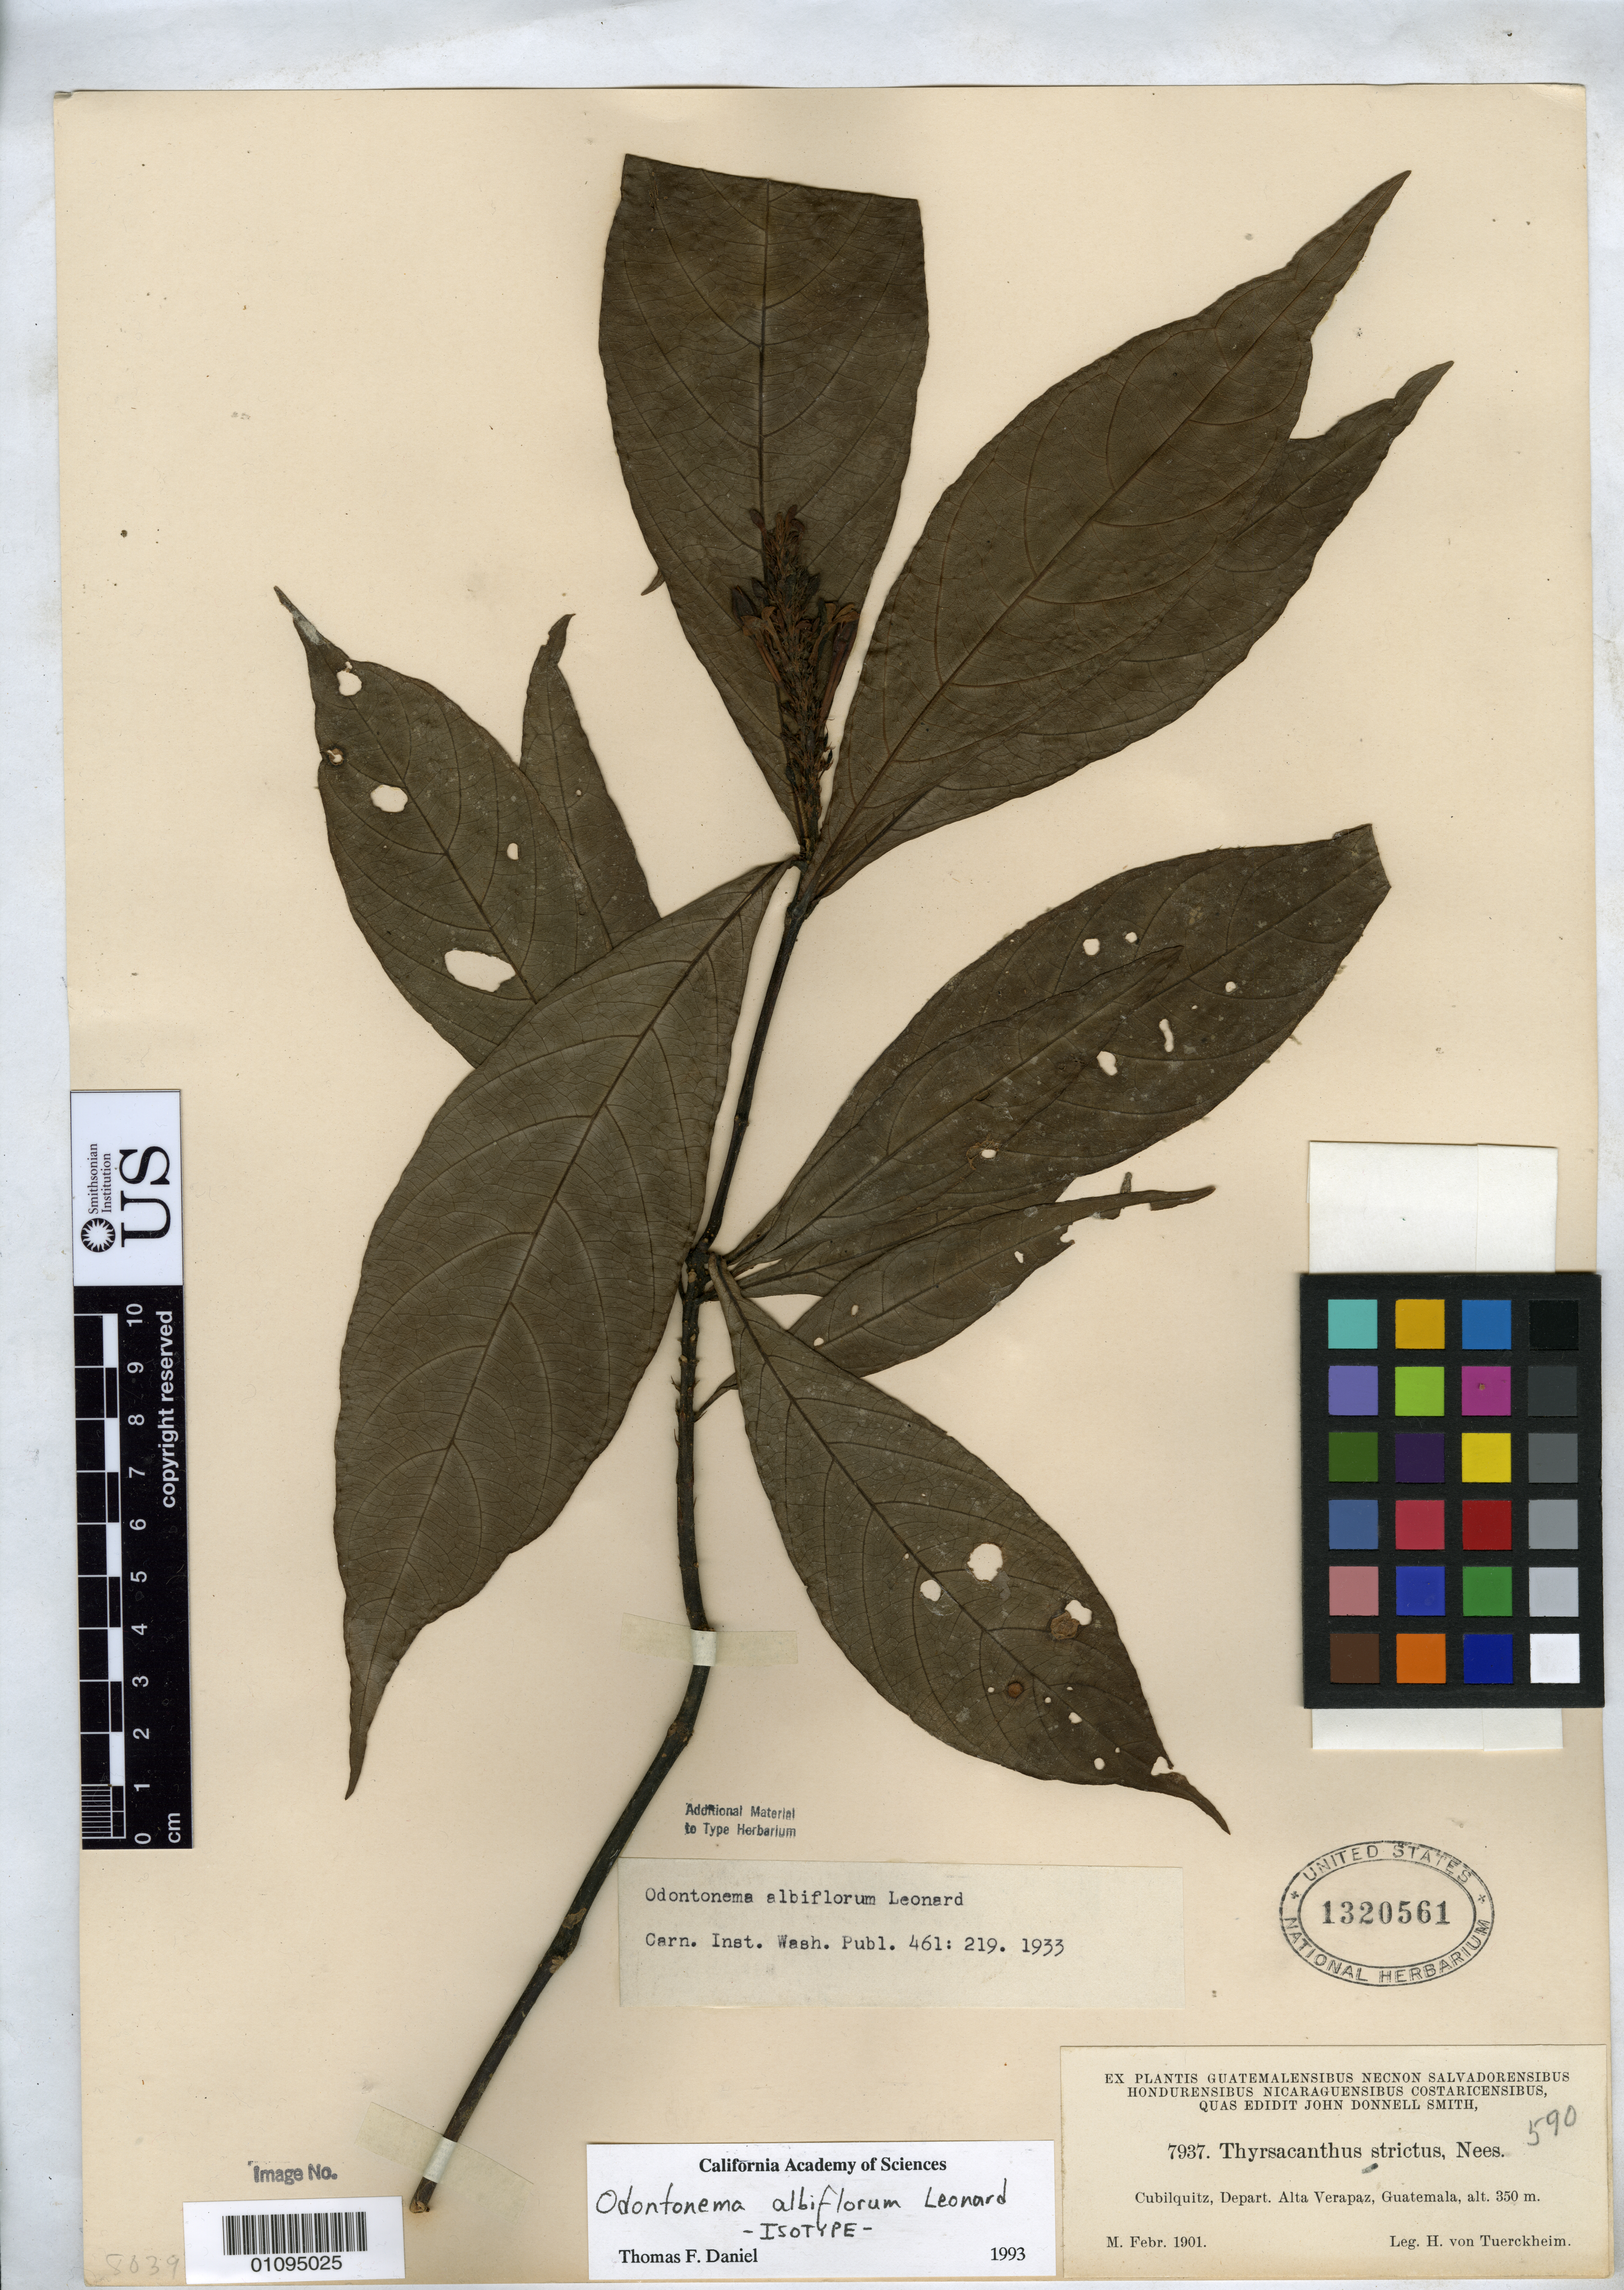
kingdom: Plantae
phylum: Tracheophyta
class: Magnoliopsida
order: Lamiales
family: Acanthaceae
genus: Odontonema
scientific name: Odontonema albiflorum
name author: Leonard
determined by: Daniel, Thomas F.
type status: Isotype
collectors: H. von Türckheim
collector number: J.D.S. 7937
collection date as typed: Feb 1901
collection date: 1901-02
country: Guatemala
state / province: Alta Verapaz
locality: Cubilquitz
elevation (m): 350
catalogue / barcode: US 1320561